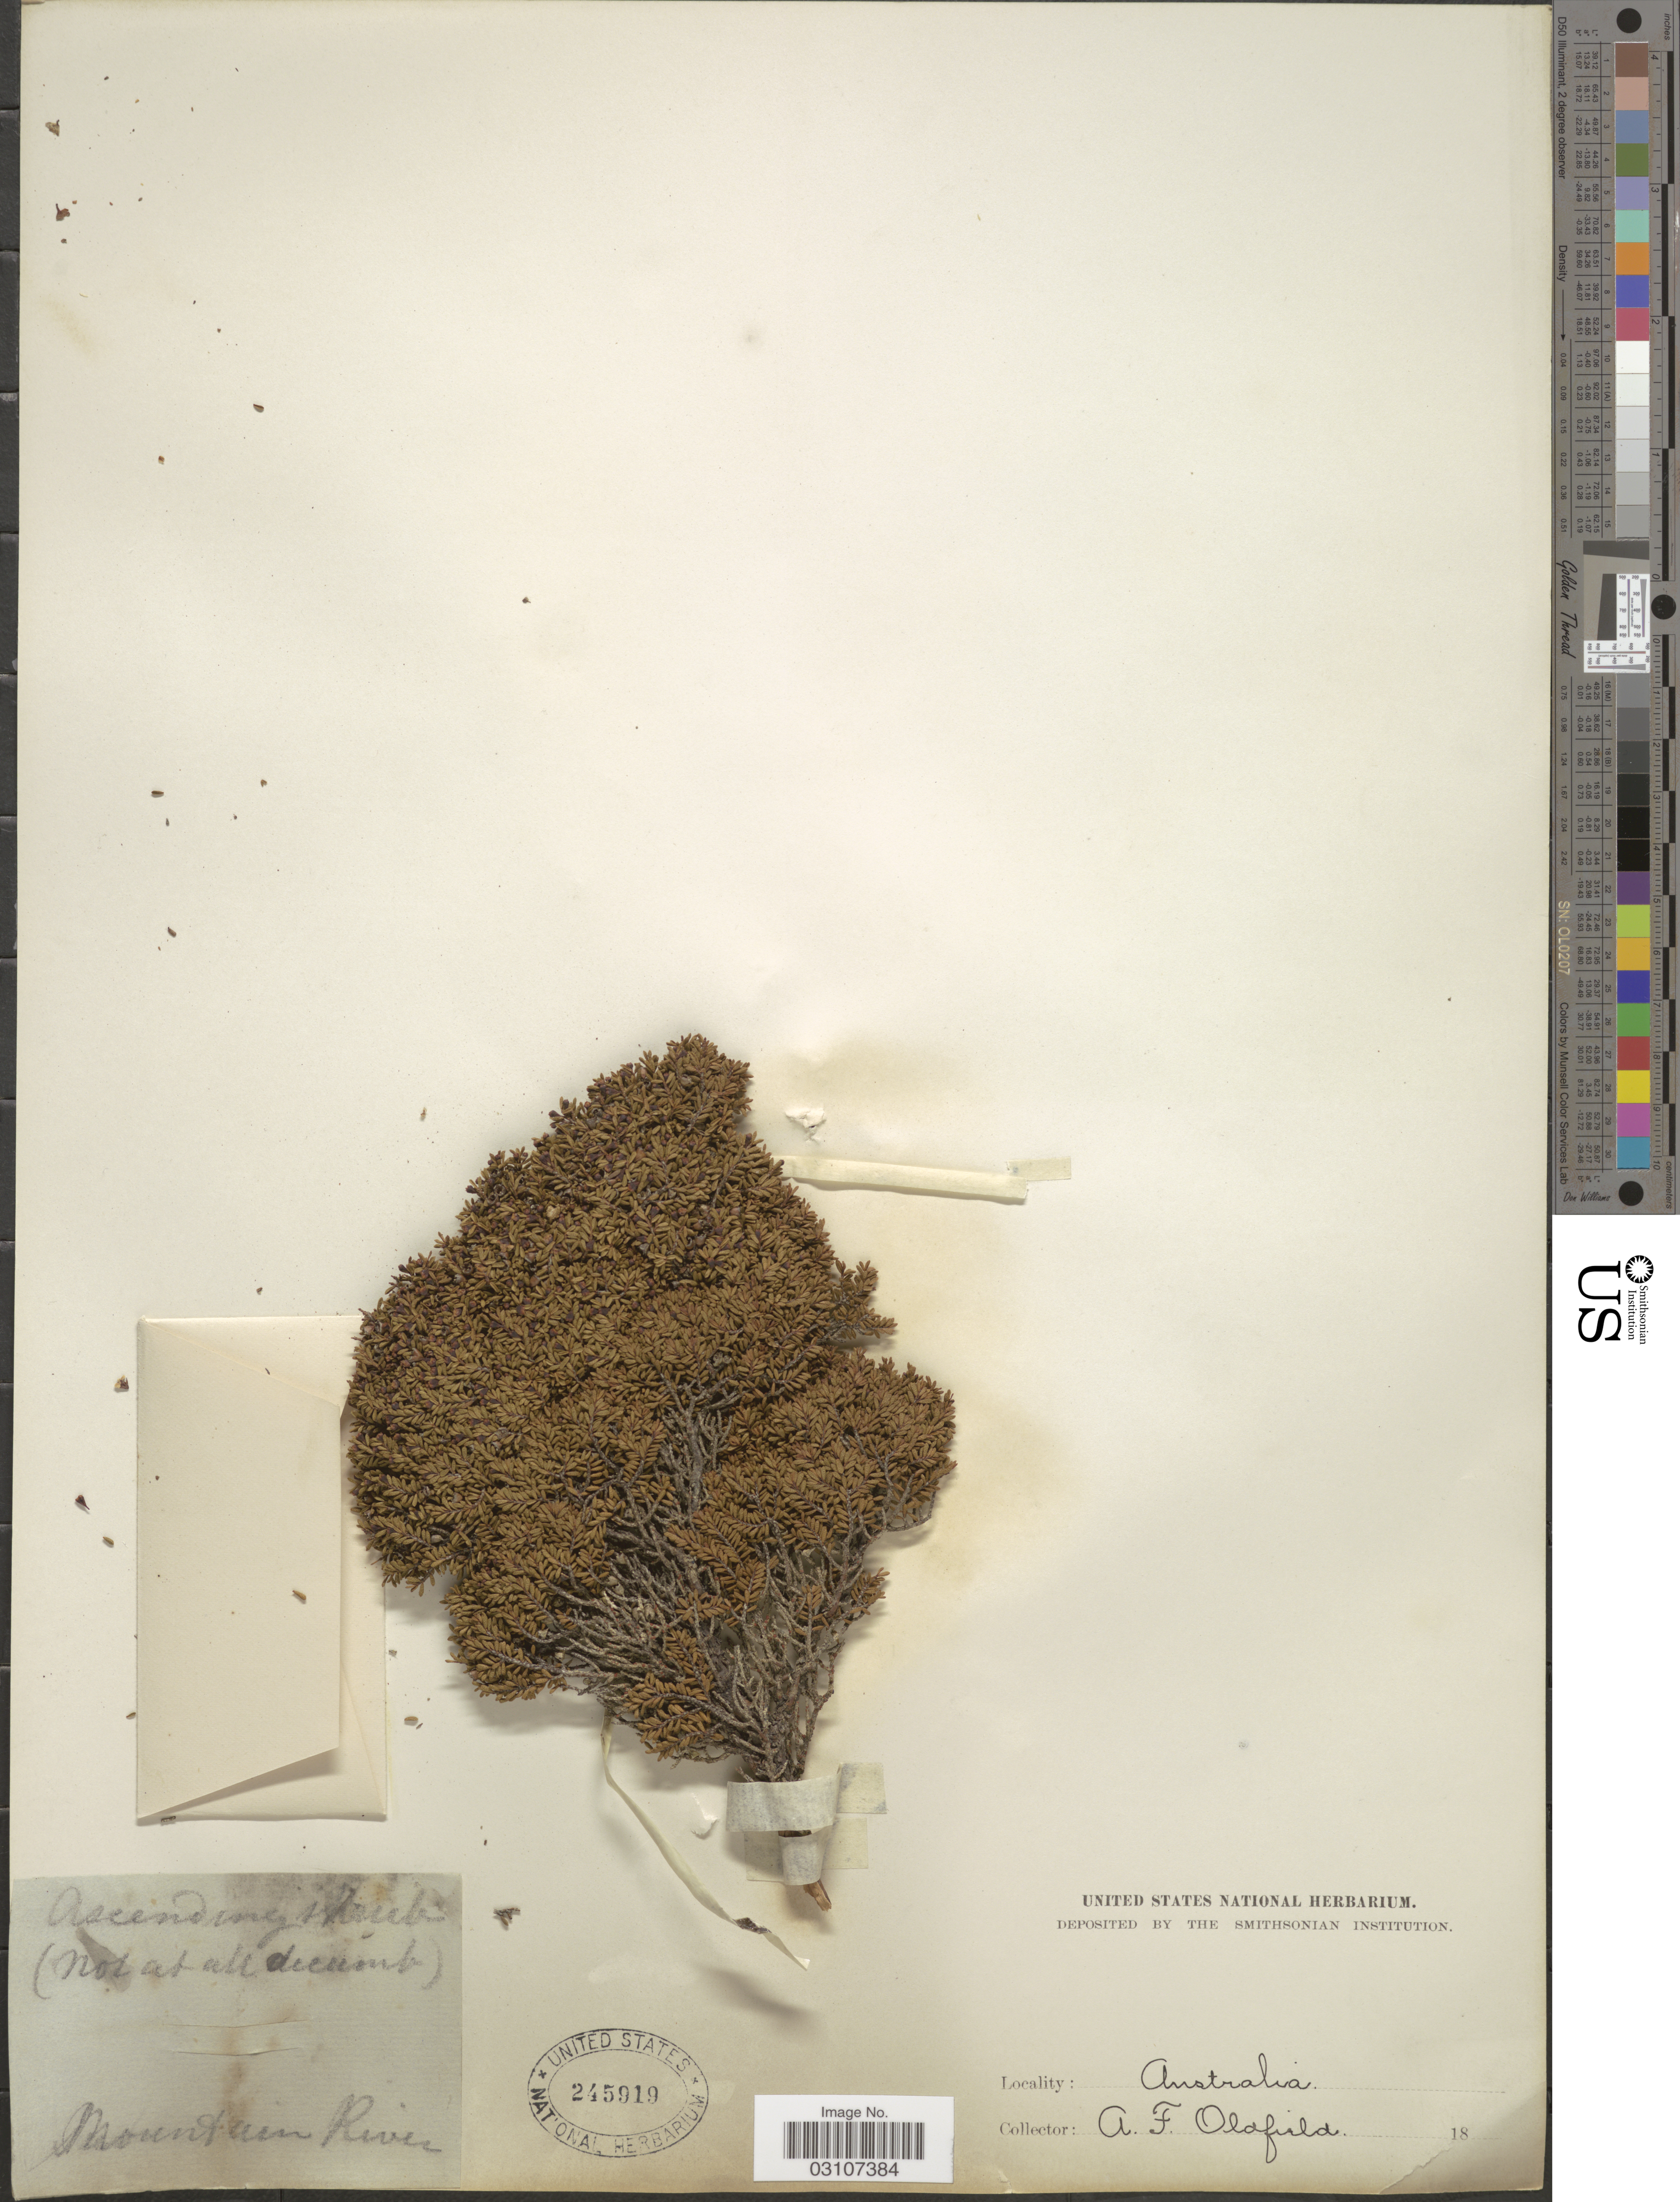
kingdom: Plantae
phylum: Tracheophyta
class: Magnoliopsida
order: Ericales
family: Ericaceae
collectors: A. Oldfield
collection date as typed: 18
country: Australia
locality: Mountain River.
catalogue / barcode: US 245919